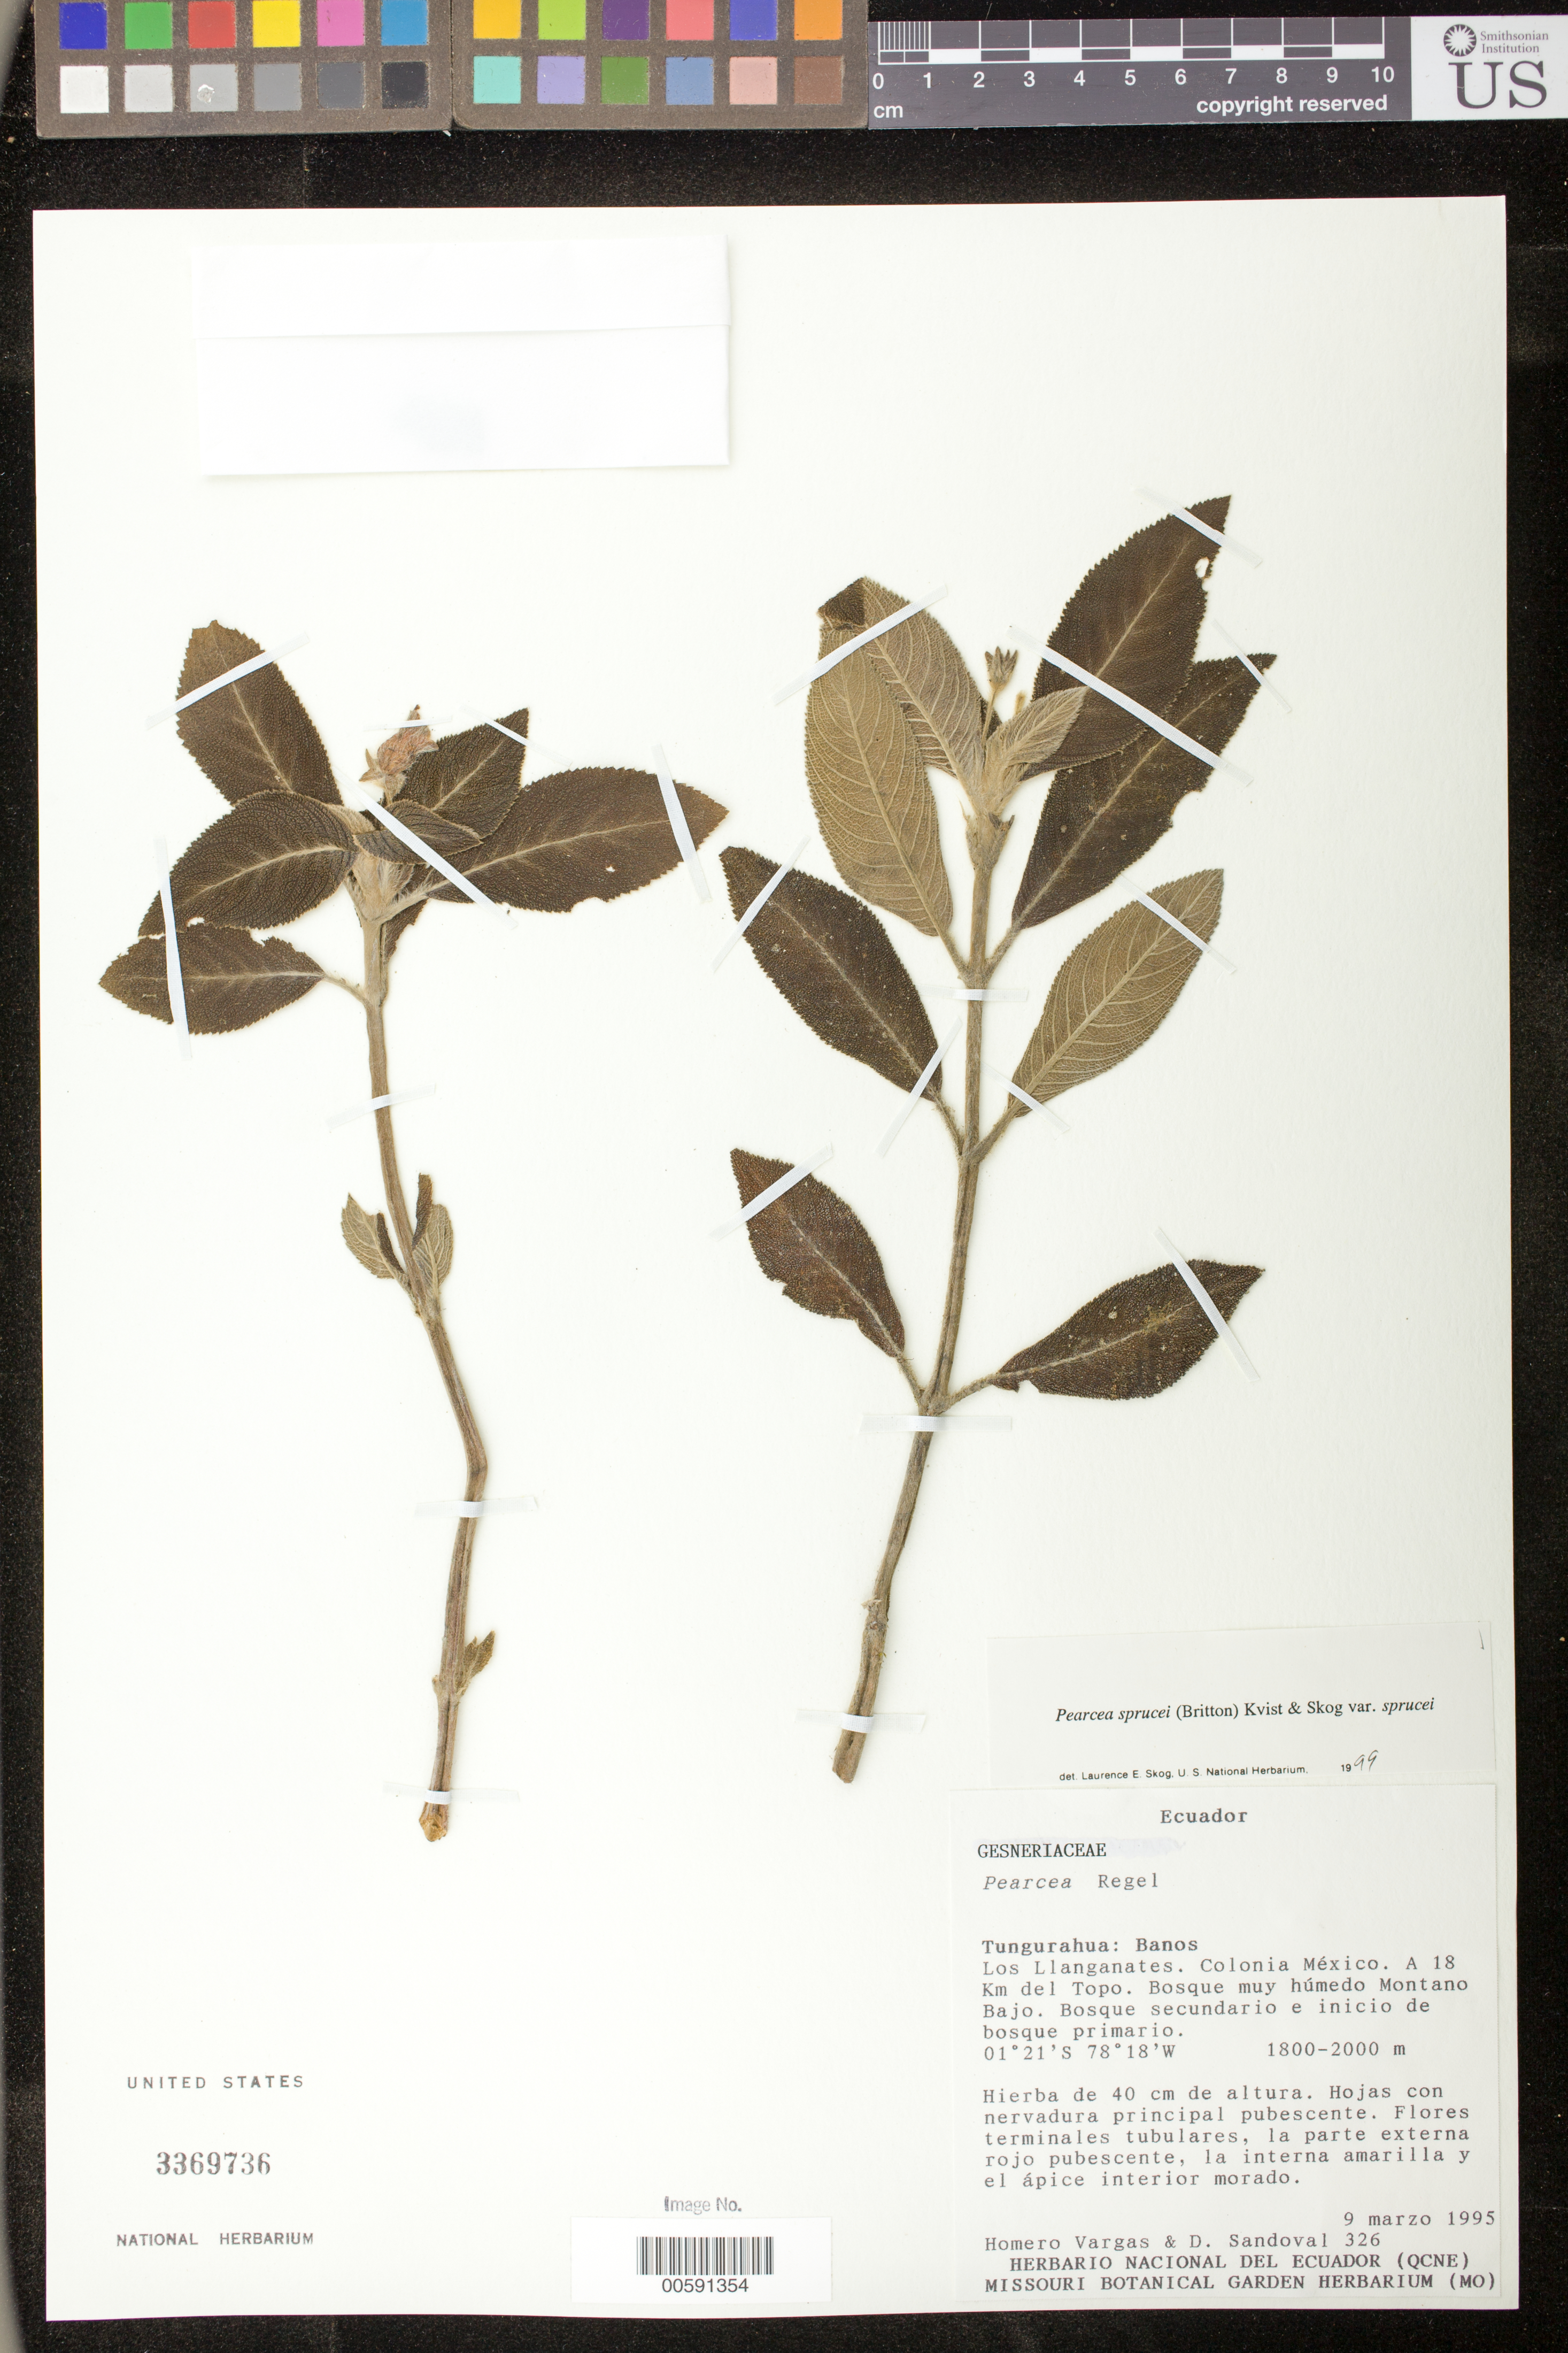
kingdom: Plantae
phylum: Tracheophyta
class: Magnoliopsida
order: Lamiales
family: Gesneriaceae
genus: Pearcea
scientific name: Pearcea sprucei var. sprucei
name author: (Britton ex Rusby) L.P. Kvist & L.E. Skog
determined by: Skog, Laurence E.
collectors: H. Vargas & D. Sandoval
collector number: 326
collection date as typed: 09 Mar 1995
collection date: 1995-03-09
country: Ecuador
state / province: Tungurahua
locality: Banos: Los Llanganates, Colonia México, a 18 km del Topo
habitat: Bosque muy húmedo montano bajo; bosque secundario e inicio de bosque primario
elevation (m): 1800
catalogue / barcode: US 3369736